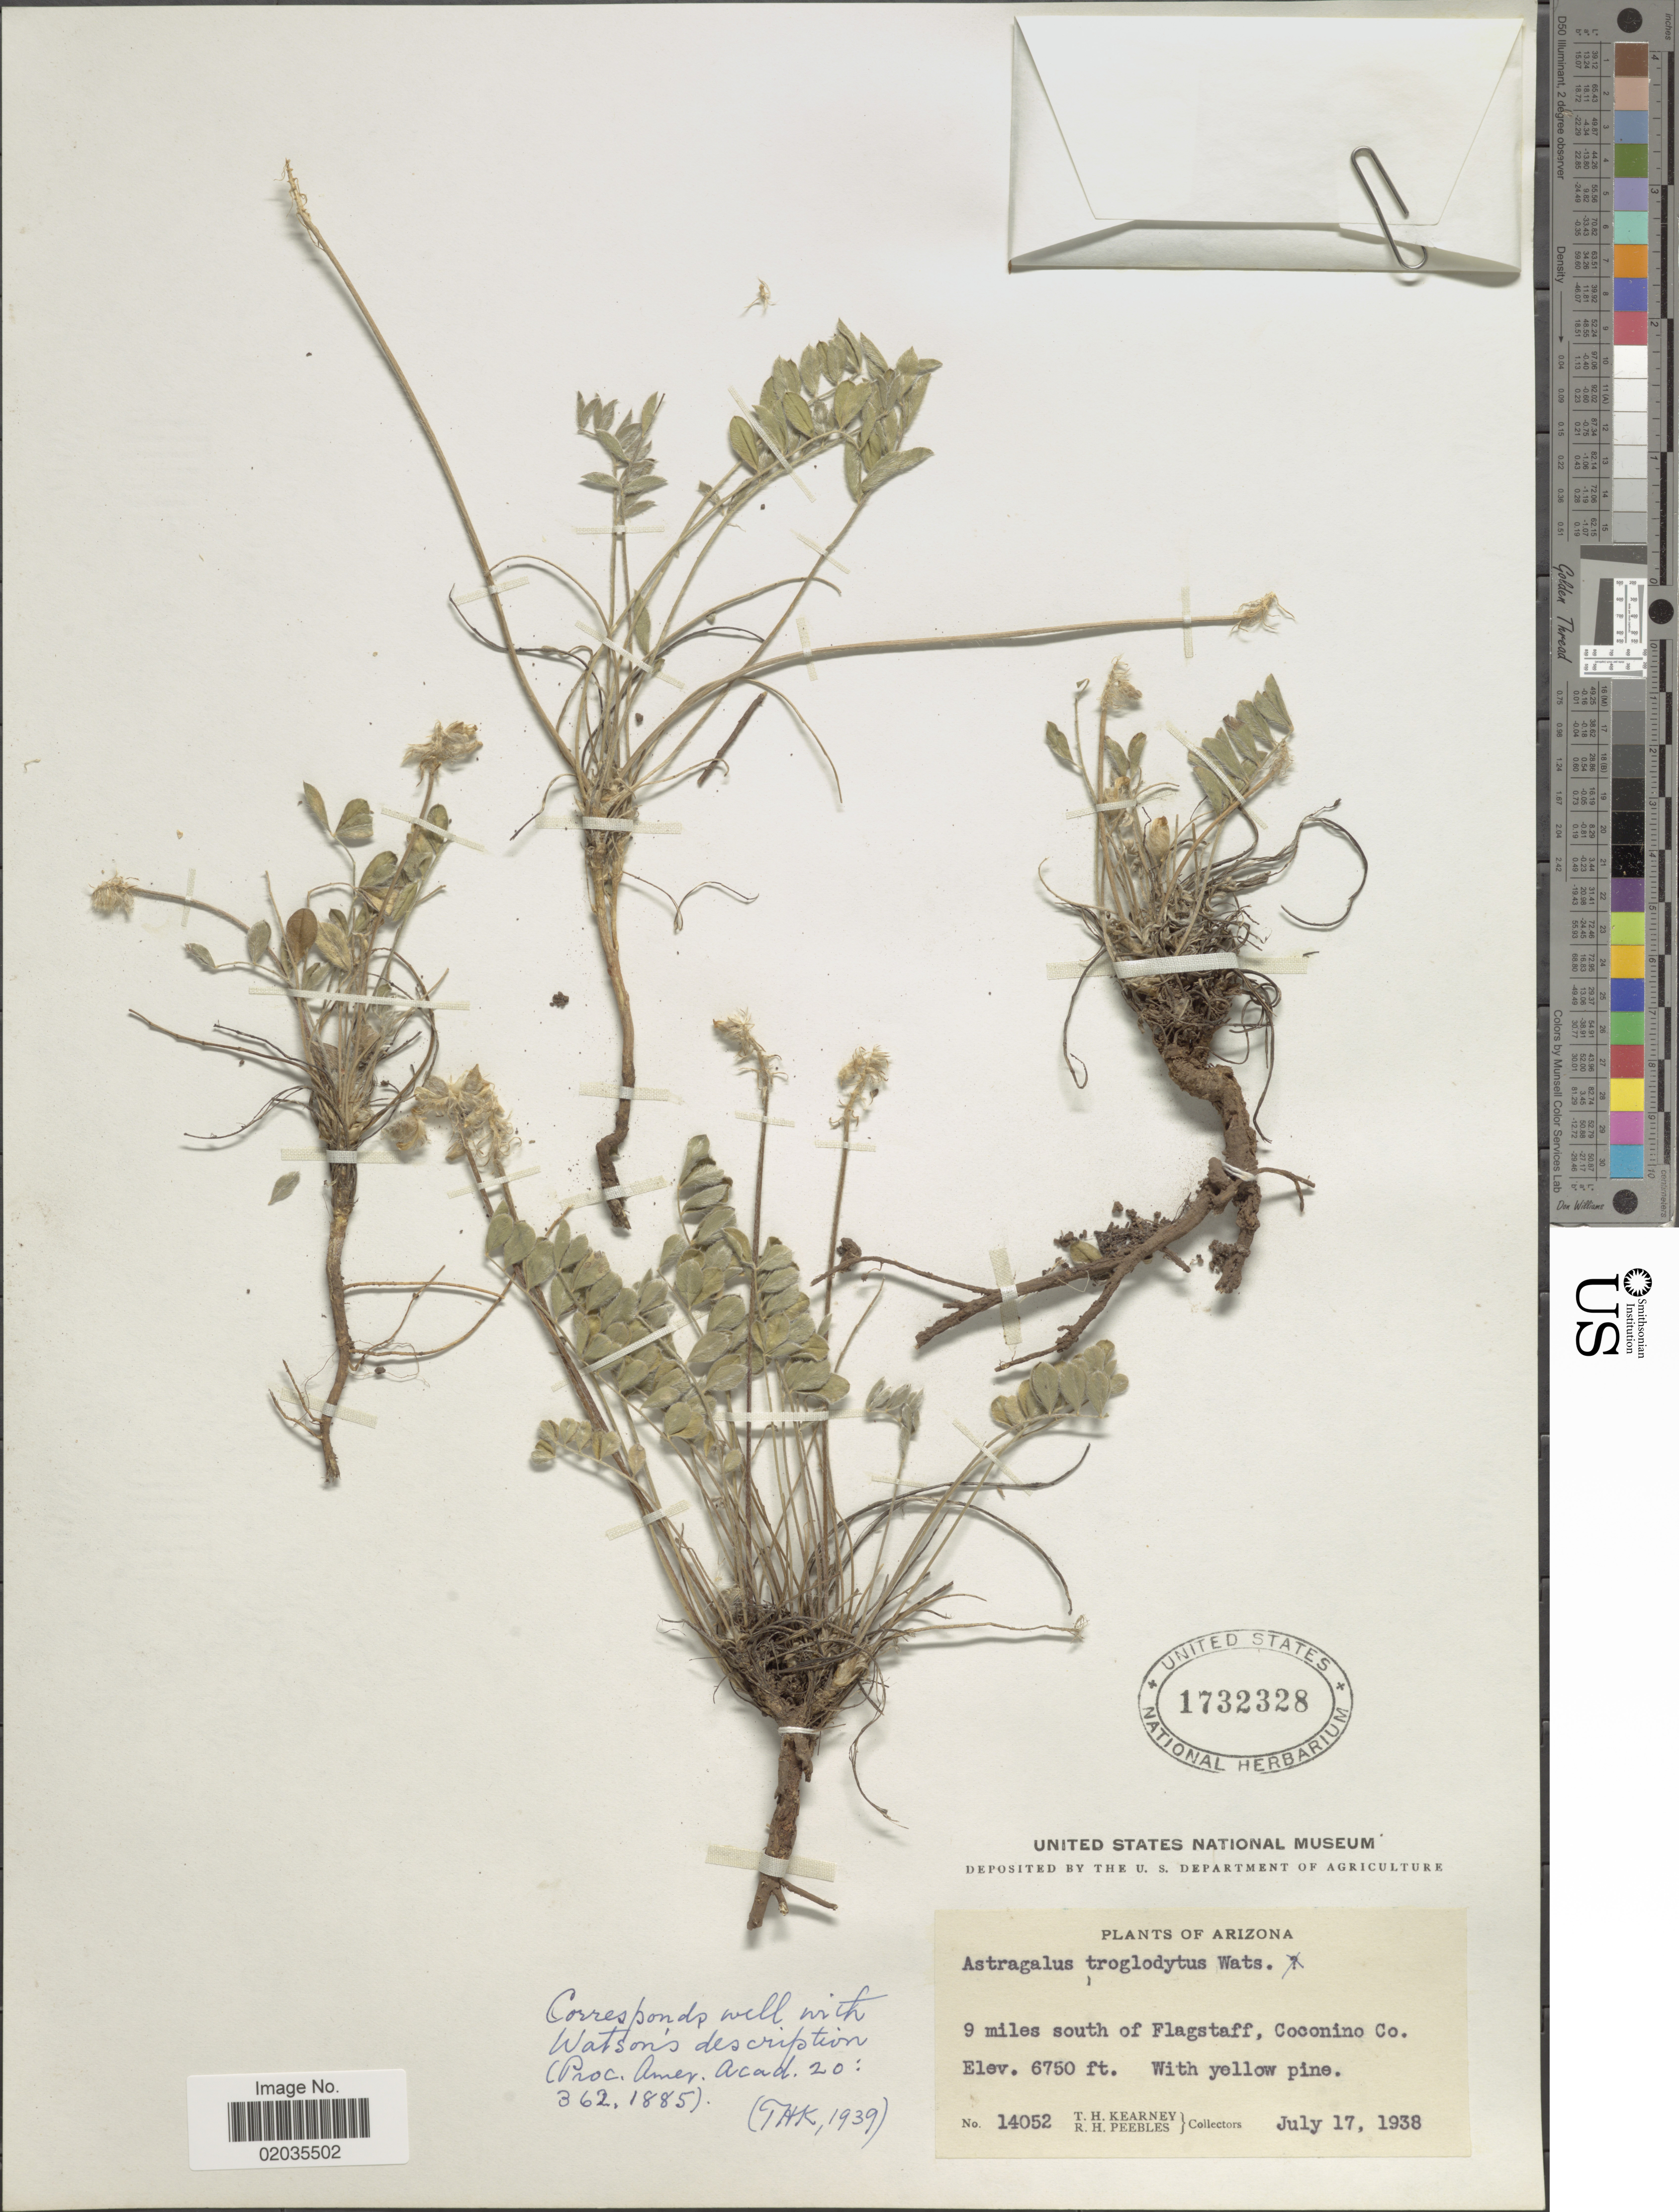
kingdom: Plantae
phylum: Tracheophyta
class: Magnoliopsida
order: Fabales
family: Fabaceae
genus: Astragalus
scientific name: Astragalus troglodytus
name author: S. Watson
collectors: T. H. Kearney & R. H. Peebles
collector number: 14052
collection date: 1938-07-17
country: United States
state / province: Arizona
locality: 9 miles south of Flagstaff, Coconino Co.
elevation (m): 2057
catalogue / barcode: US 1732328